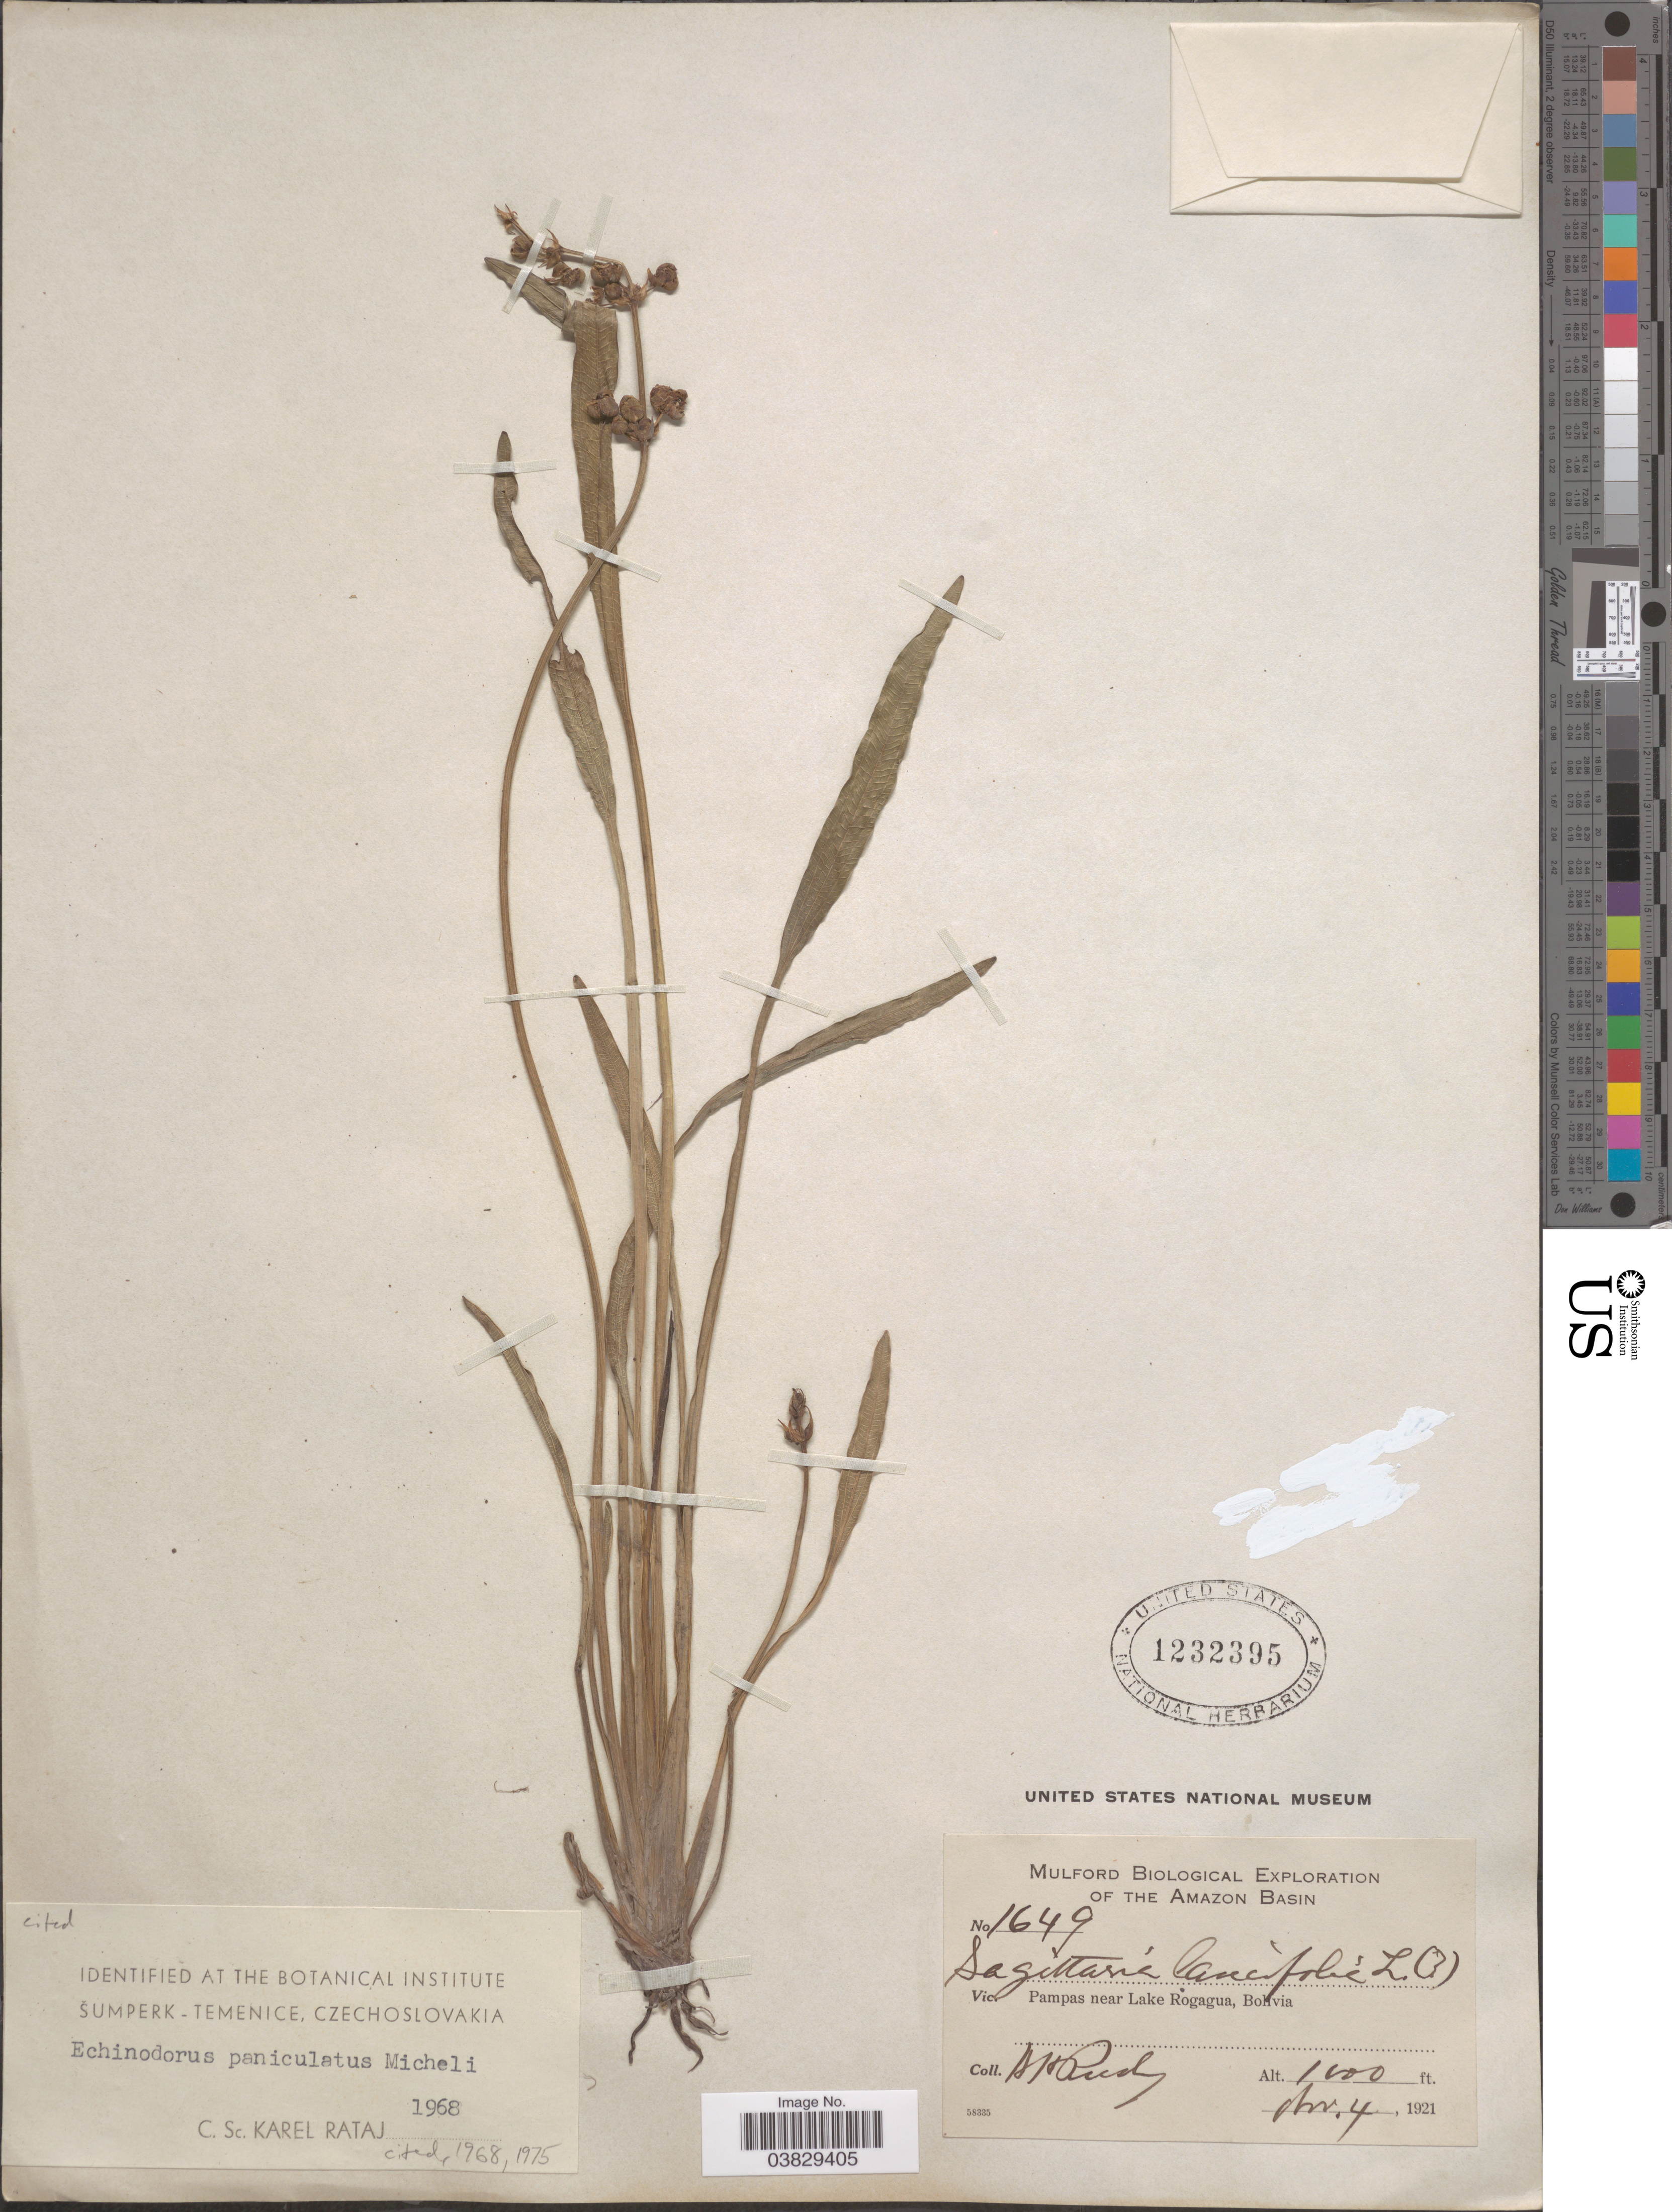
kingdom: Plantae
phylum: Tracheophyta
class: Liliopsida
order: Alismatales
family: Alismataceae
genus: Echinodorus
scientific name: Echinodorus paniculatus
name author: Micheli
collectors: H. H. Rusby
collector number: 1649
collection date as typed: Nov. 4, 1921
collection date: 1921-11-04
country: Bolivia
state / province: Beni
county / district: José Ballivián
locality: Pampas near Lake Rogagua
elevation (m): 305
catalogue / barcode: US 1232395